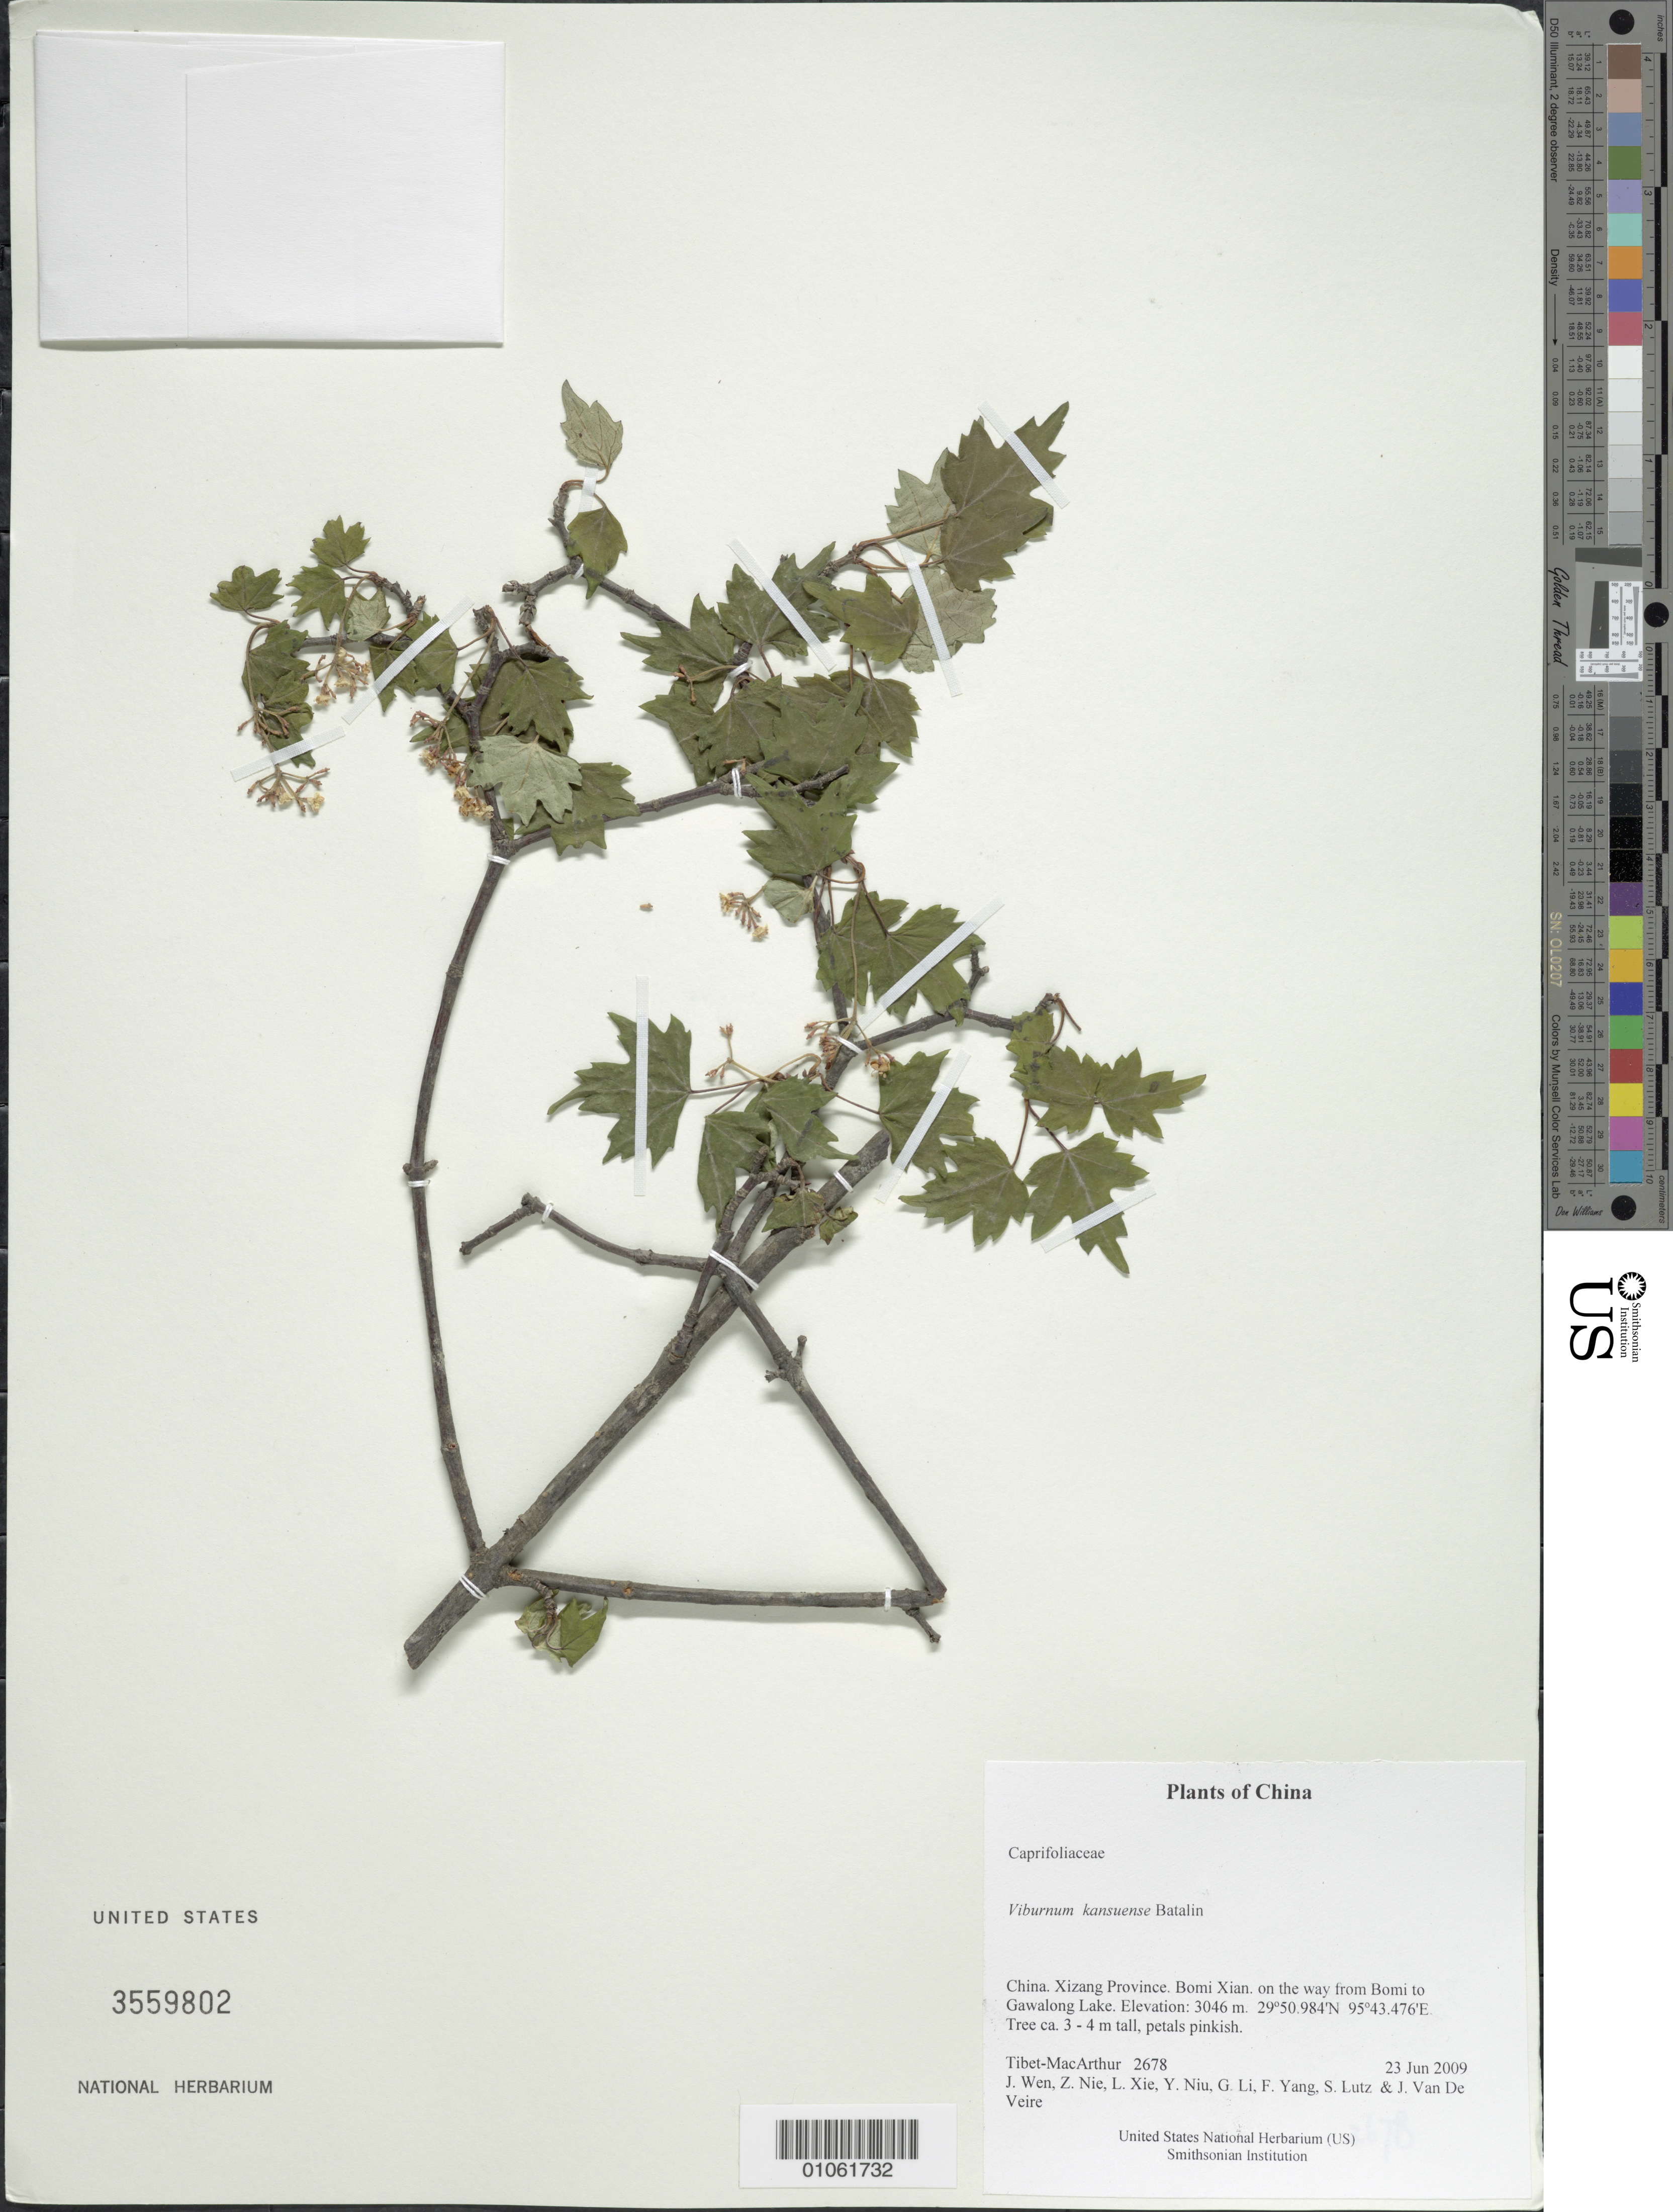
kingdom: Plantae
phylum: Tracheophyta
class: Magnoliopsida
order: Dipsacales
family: Viburnaceae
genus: Viburnum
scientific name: Viburnum kansuense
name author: Batalin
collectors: Tibet-MacArthur, J. Wen, Z. Nie, L. Xie, Y. Niu, G. Li, F. Yang, S. Lutz & J. Van De Veire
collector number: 2678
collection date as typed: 23 Jun 2009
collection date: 2009-06-23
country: China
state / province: Xizang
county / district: Bomi Xian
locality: on the way from Bomi to Gawalong Lake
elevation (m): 3046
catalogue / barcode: US 3559802